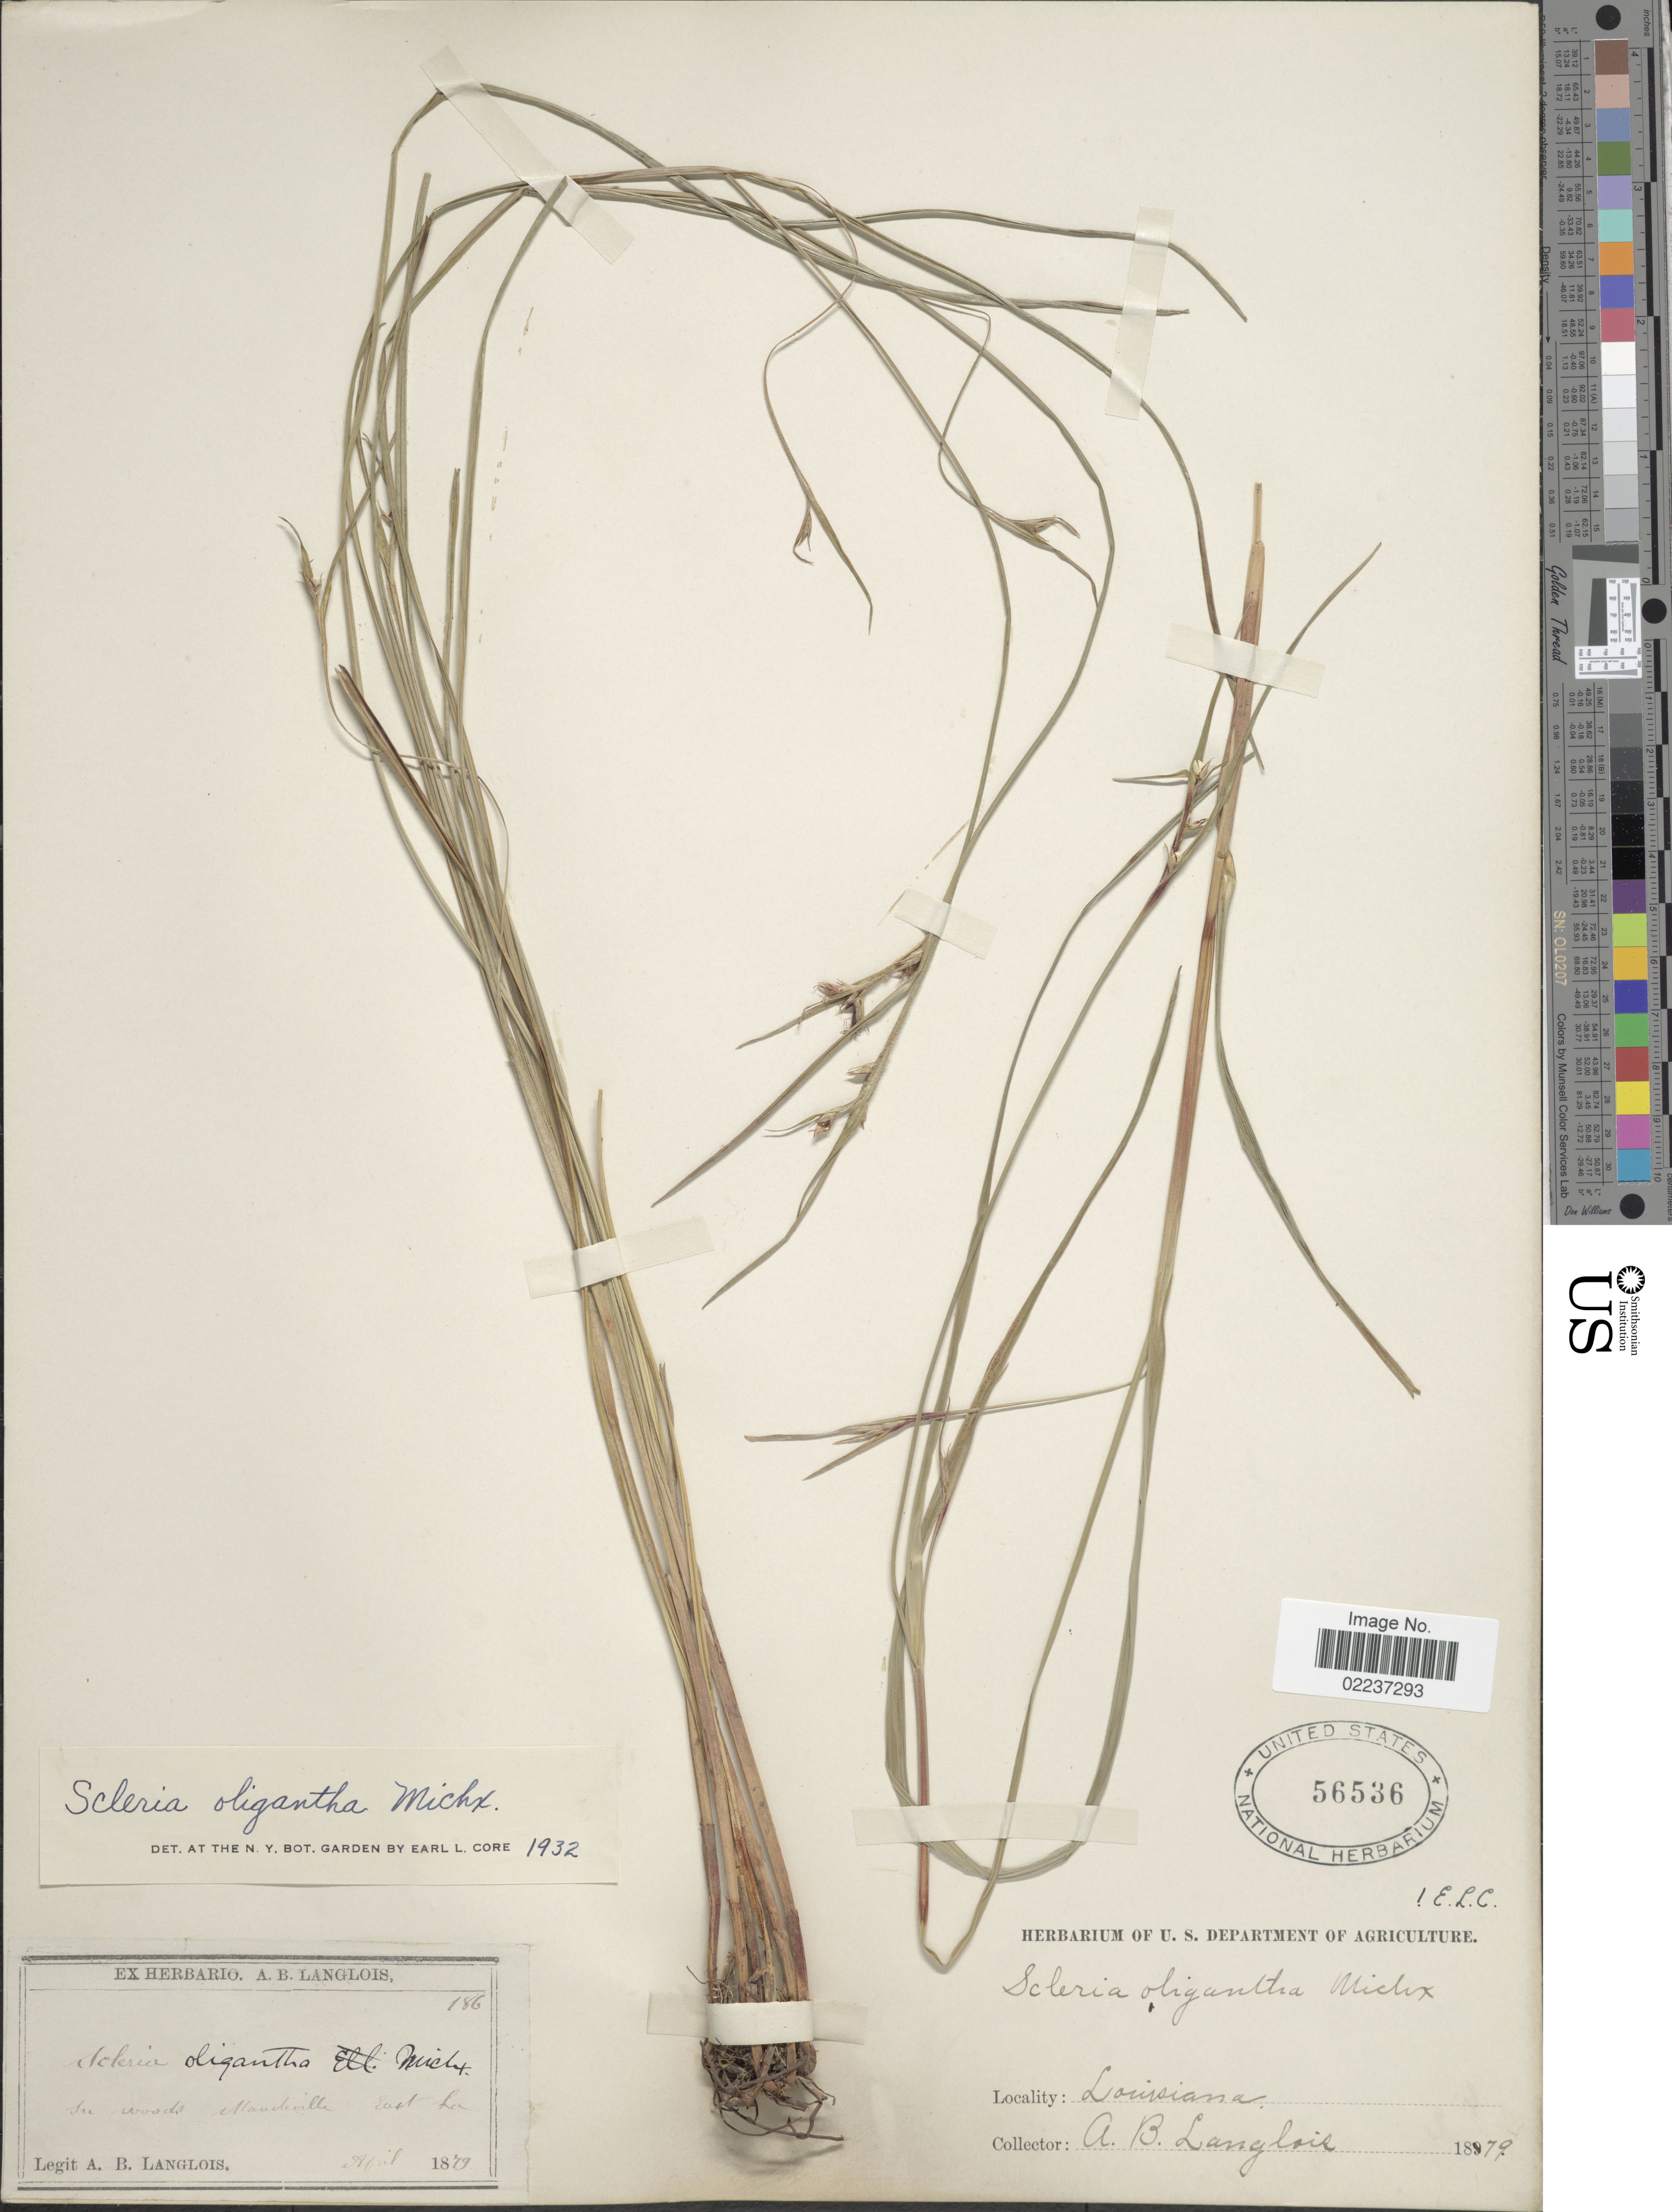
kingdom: Plantae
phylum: Tracheophyta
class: Liliopsida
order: Poales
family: Cyperaceae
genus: Scleria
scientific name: Scleria oligantha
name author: Michx.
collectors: A. Langlois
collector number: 186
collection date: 1879-04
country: United States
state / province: Louisiana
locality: Mandeville, East La.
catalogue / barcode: US 56536